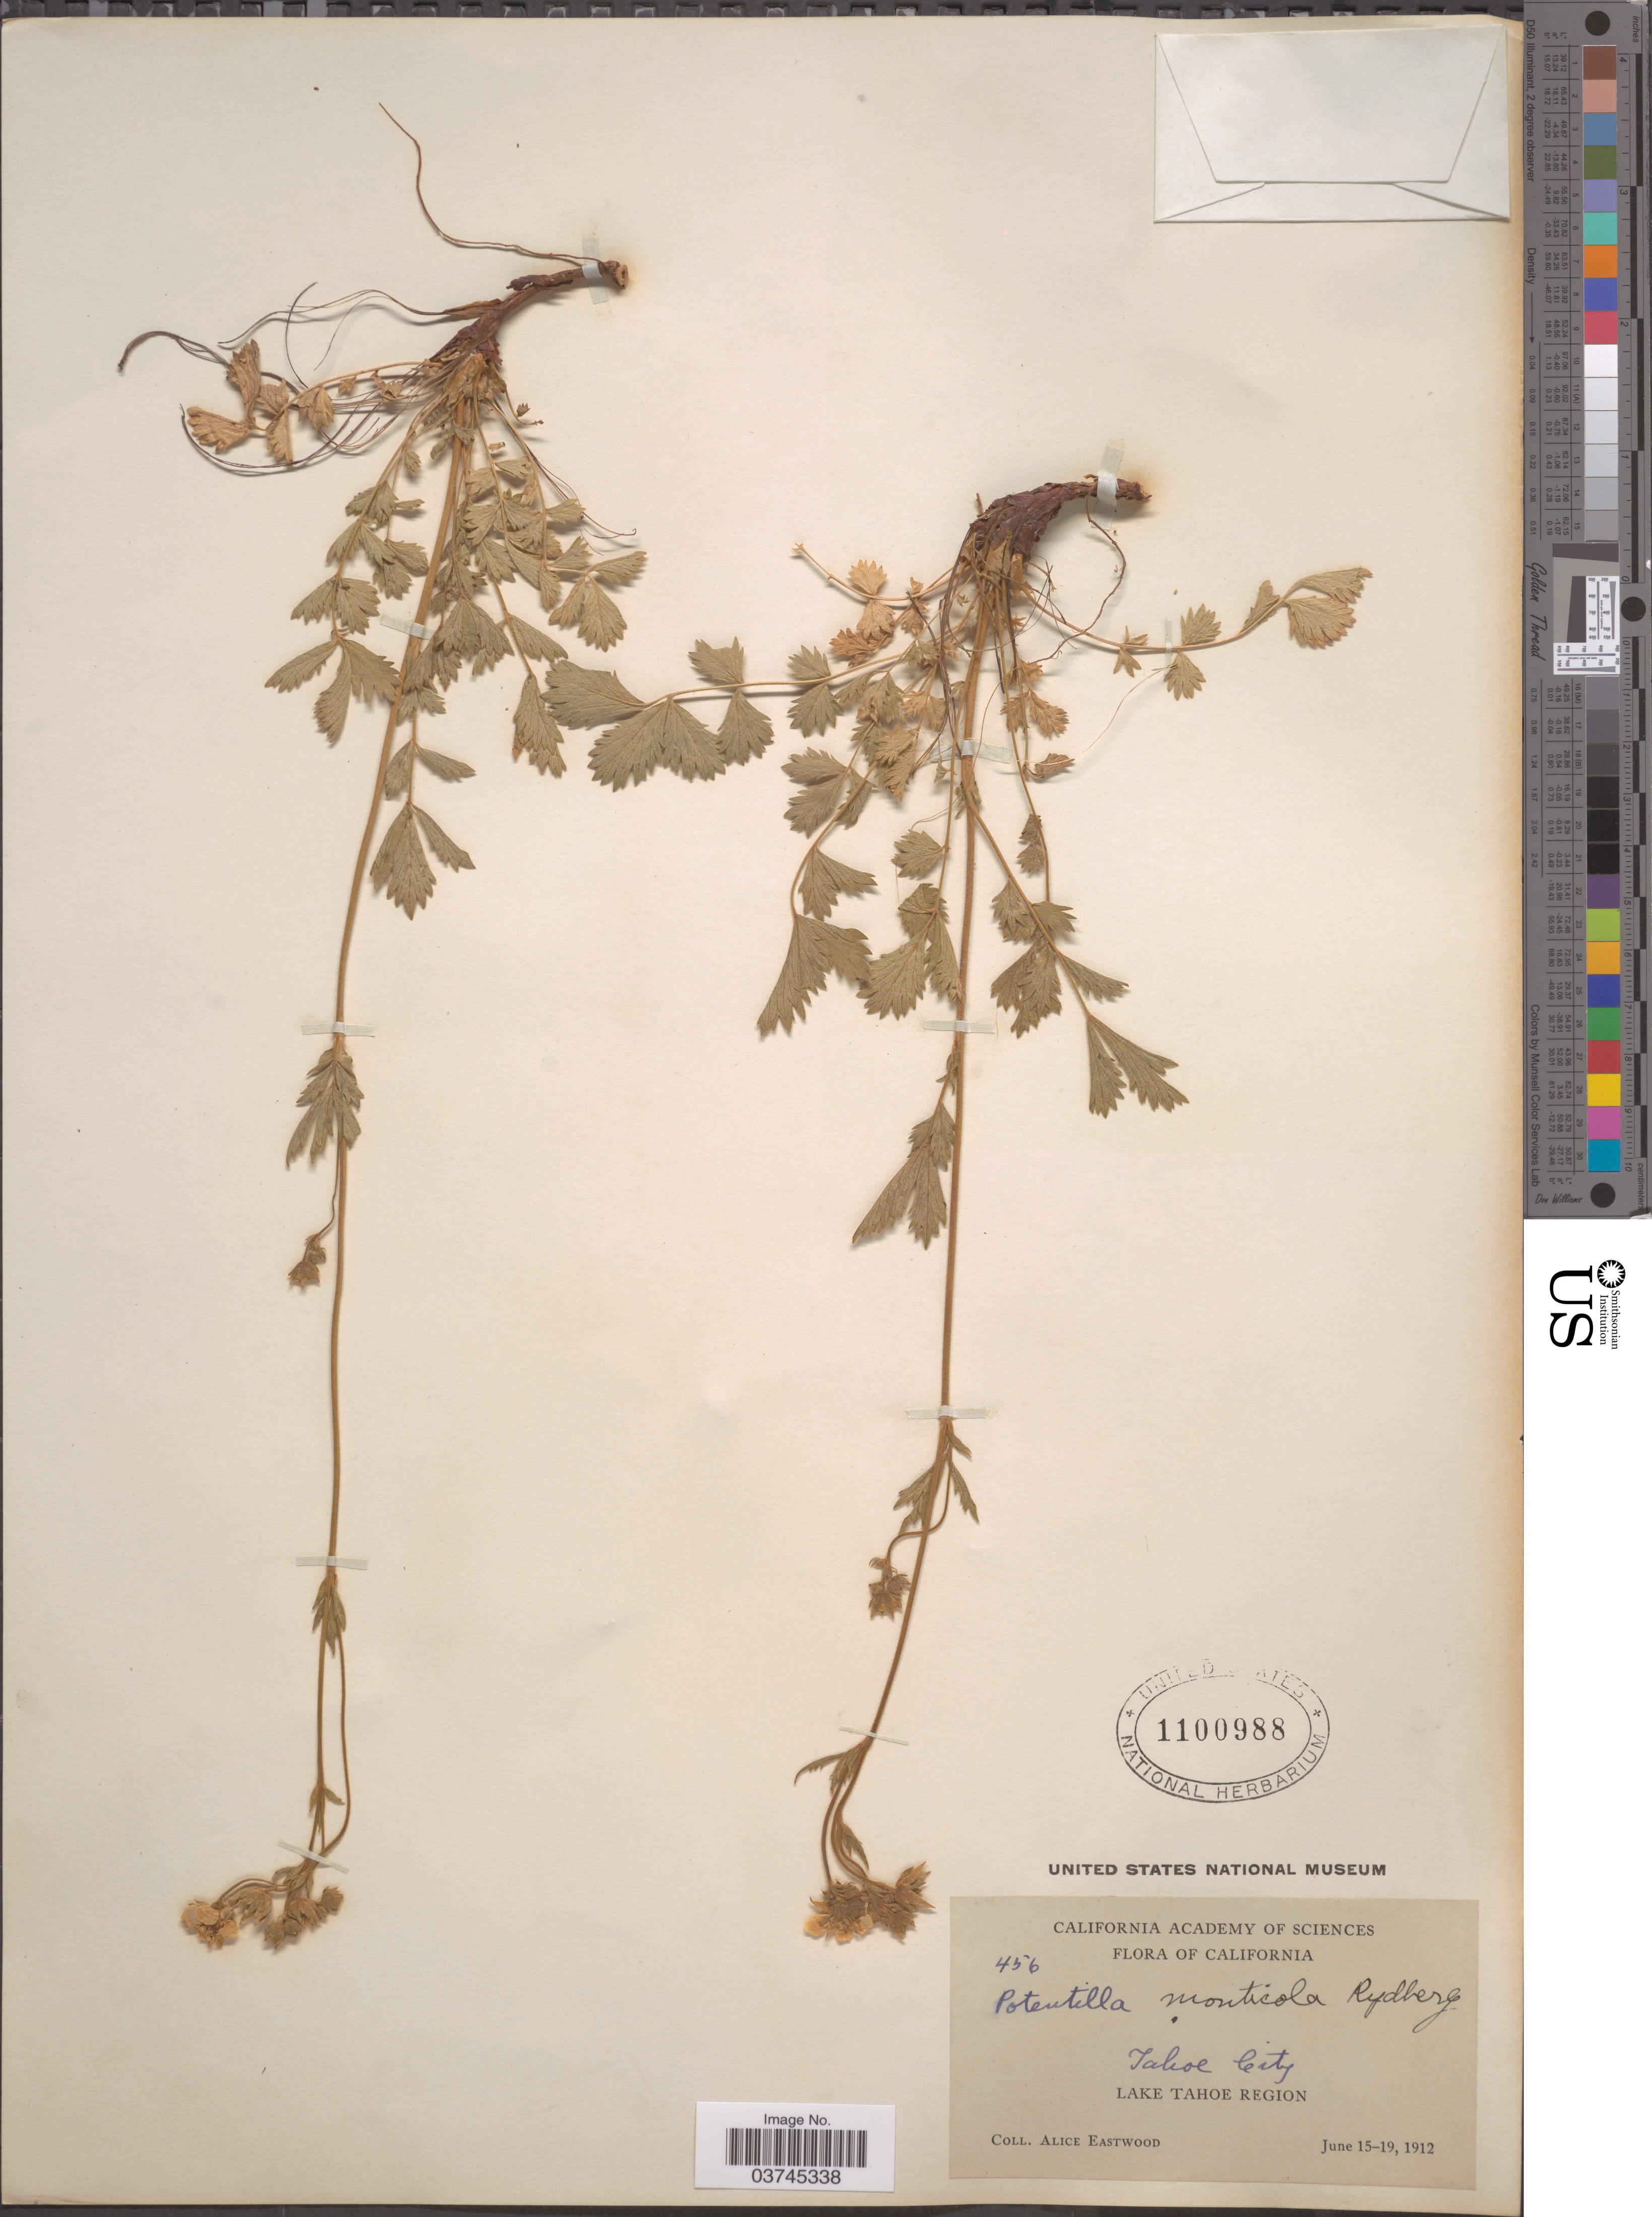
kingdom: Plantae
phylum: Tracheophyta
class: Magnoliopsida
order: Rosales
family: Rosaceae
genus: Drymocallis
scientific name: Drymocallis lactea var. lactea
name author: (Greene) Rydb.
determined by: Strong, Mark T., (BOT), Smithsonian Institution - National Museum of Natural History (UNITED STATES)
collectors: A. Eastwood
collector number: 456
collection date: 1912-06-15/1912-06-19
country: United States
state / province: California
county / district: Placer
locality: Tahoe City. Lake Tahoe Region.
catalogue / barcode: US 1100988